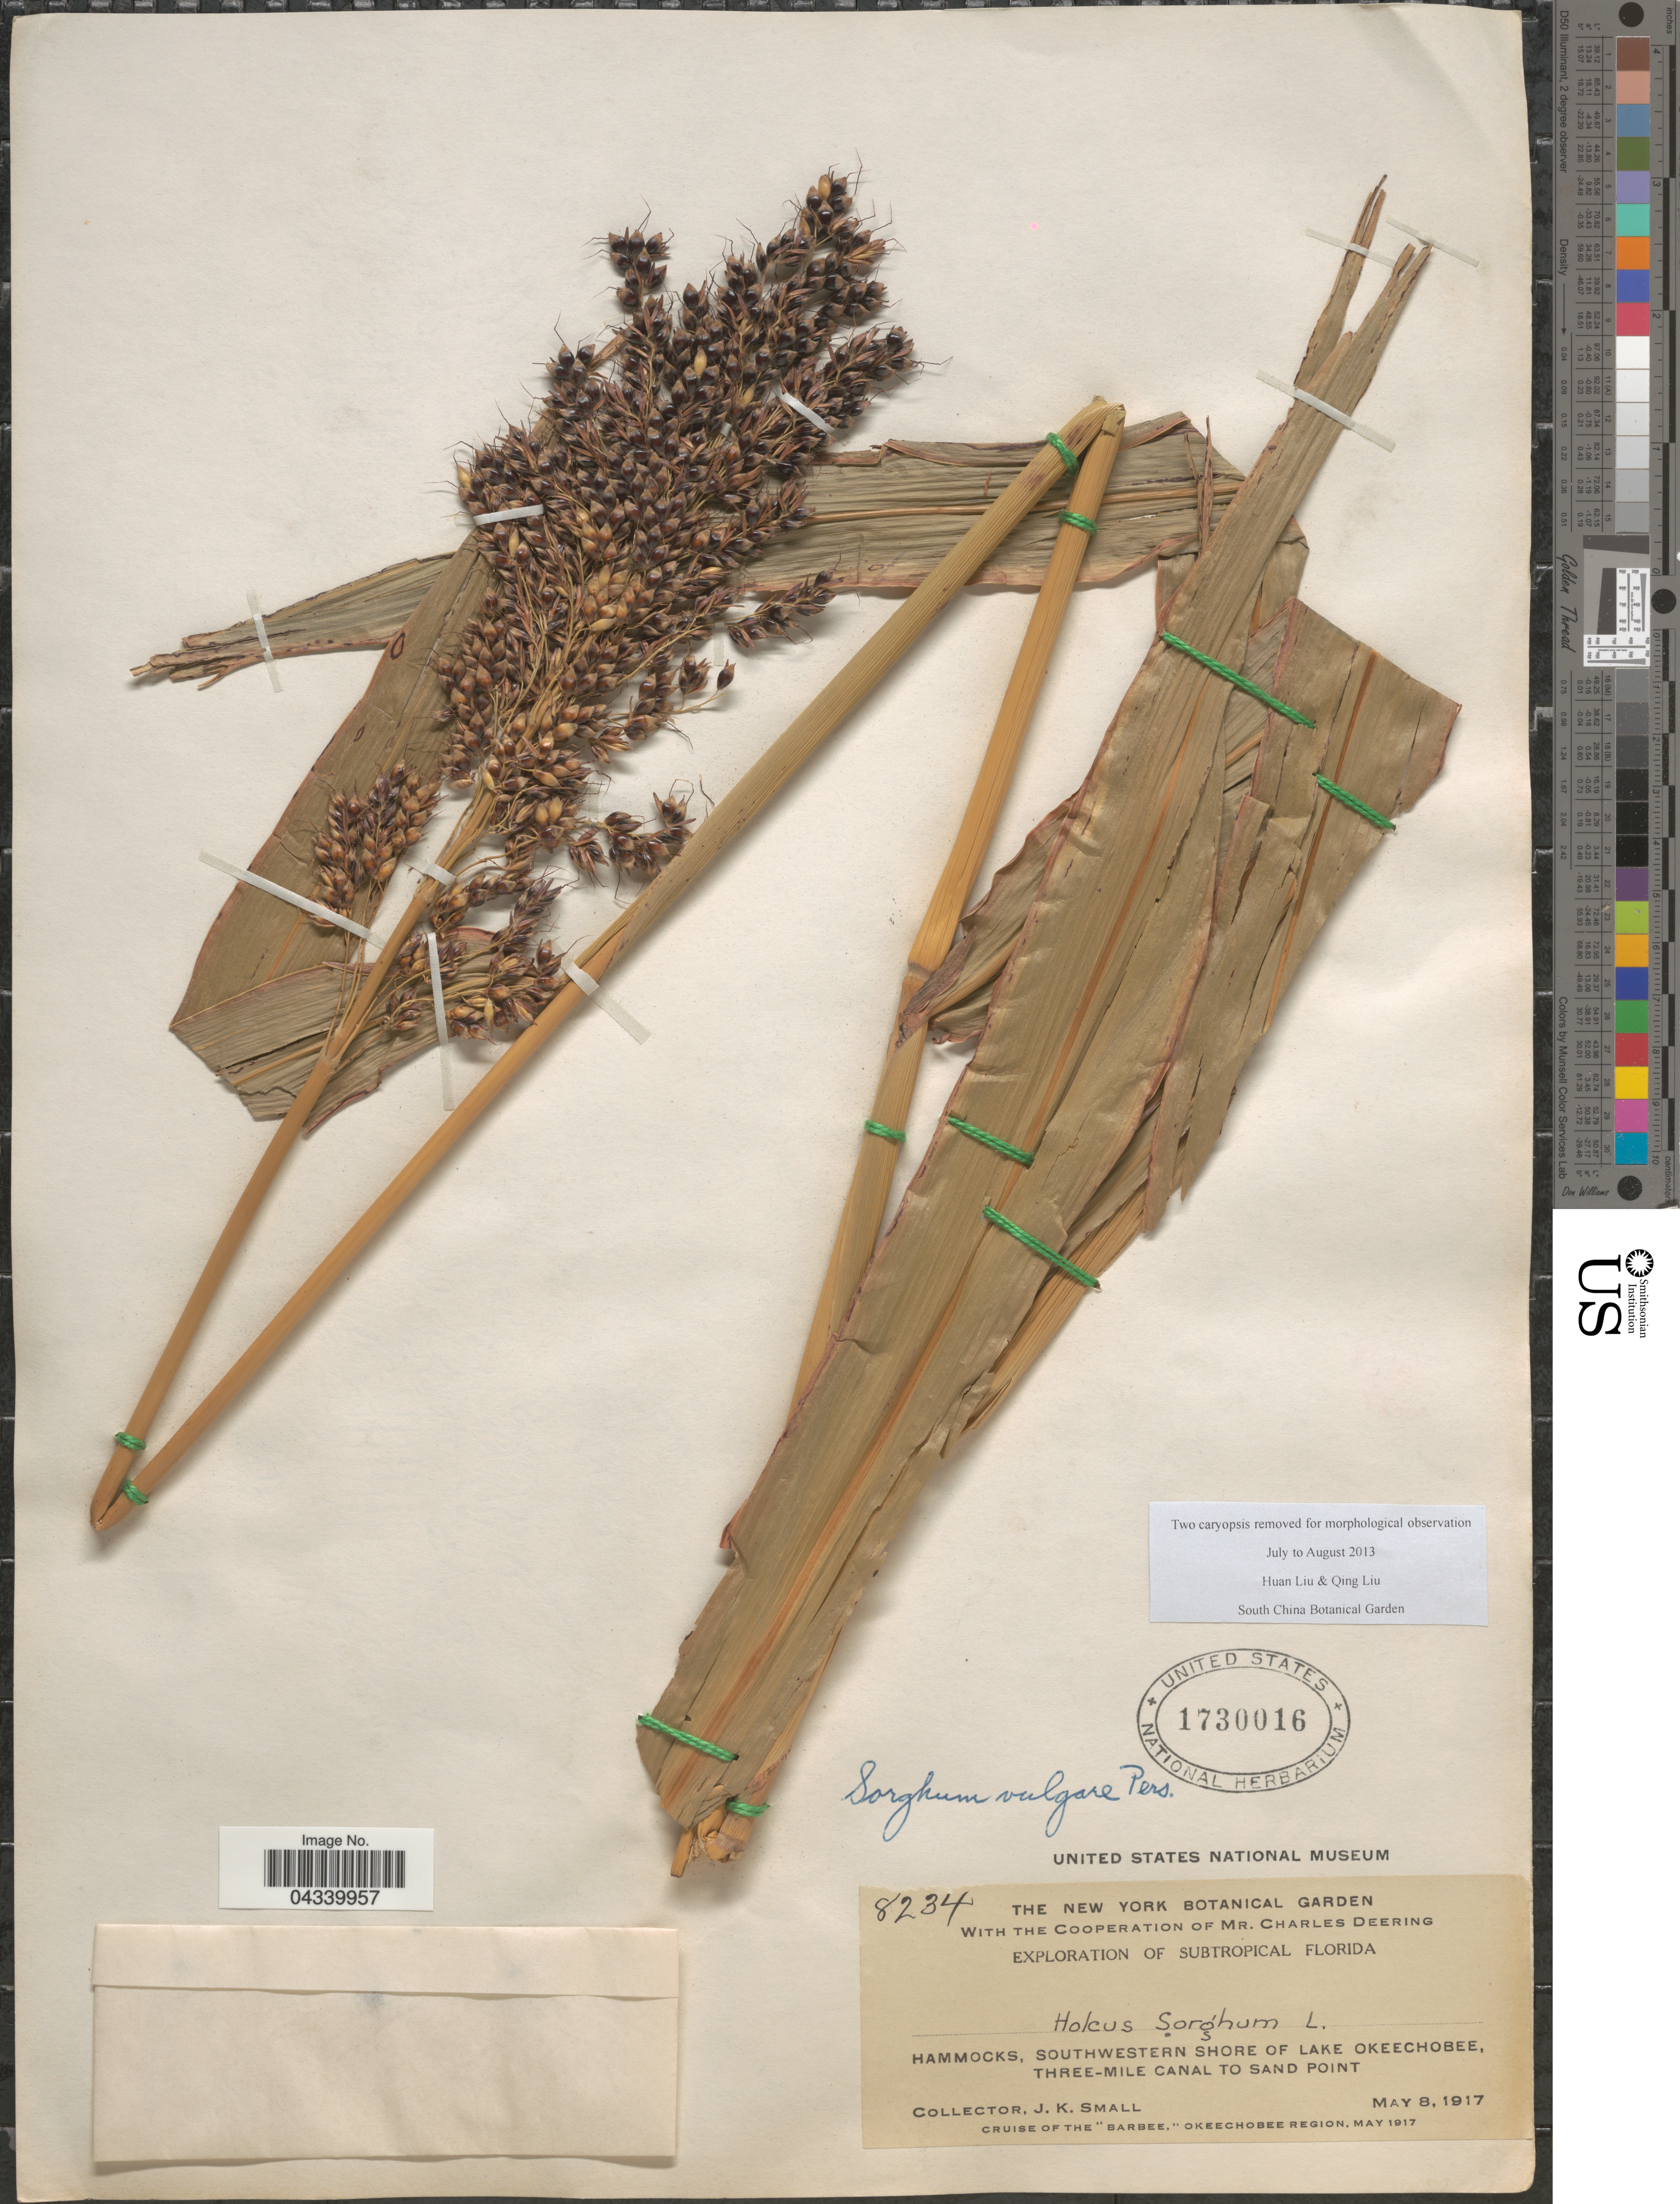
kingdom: Plantae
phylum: Tracheophyta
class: Liliopsida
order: Poales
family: Poaceae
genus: Sorghum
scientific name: Sorghum bicolor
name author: (L.) Moench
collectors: J. K. Small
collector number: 8234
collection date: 1917-05-08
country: United States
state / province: Florida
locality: Exploration of Subtropical Florida. Hammocks, Southwestern Shore of Lake Okeechobee, Three-Mile canal to Sand Point. Cruise of the "Barbee," Okeechobee Region, May 1917.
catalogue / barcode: US 1730016